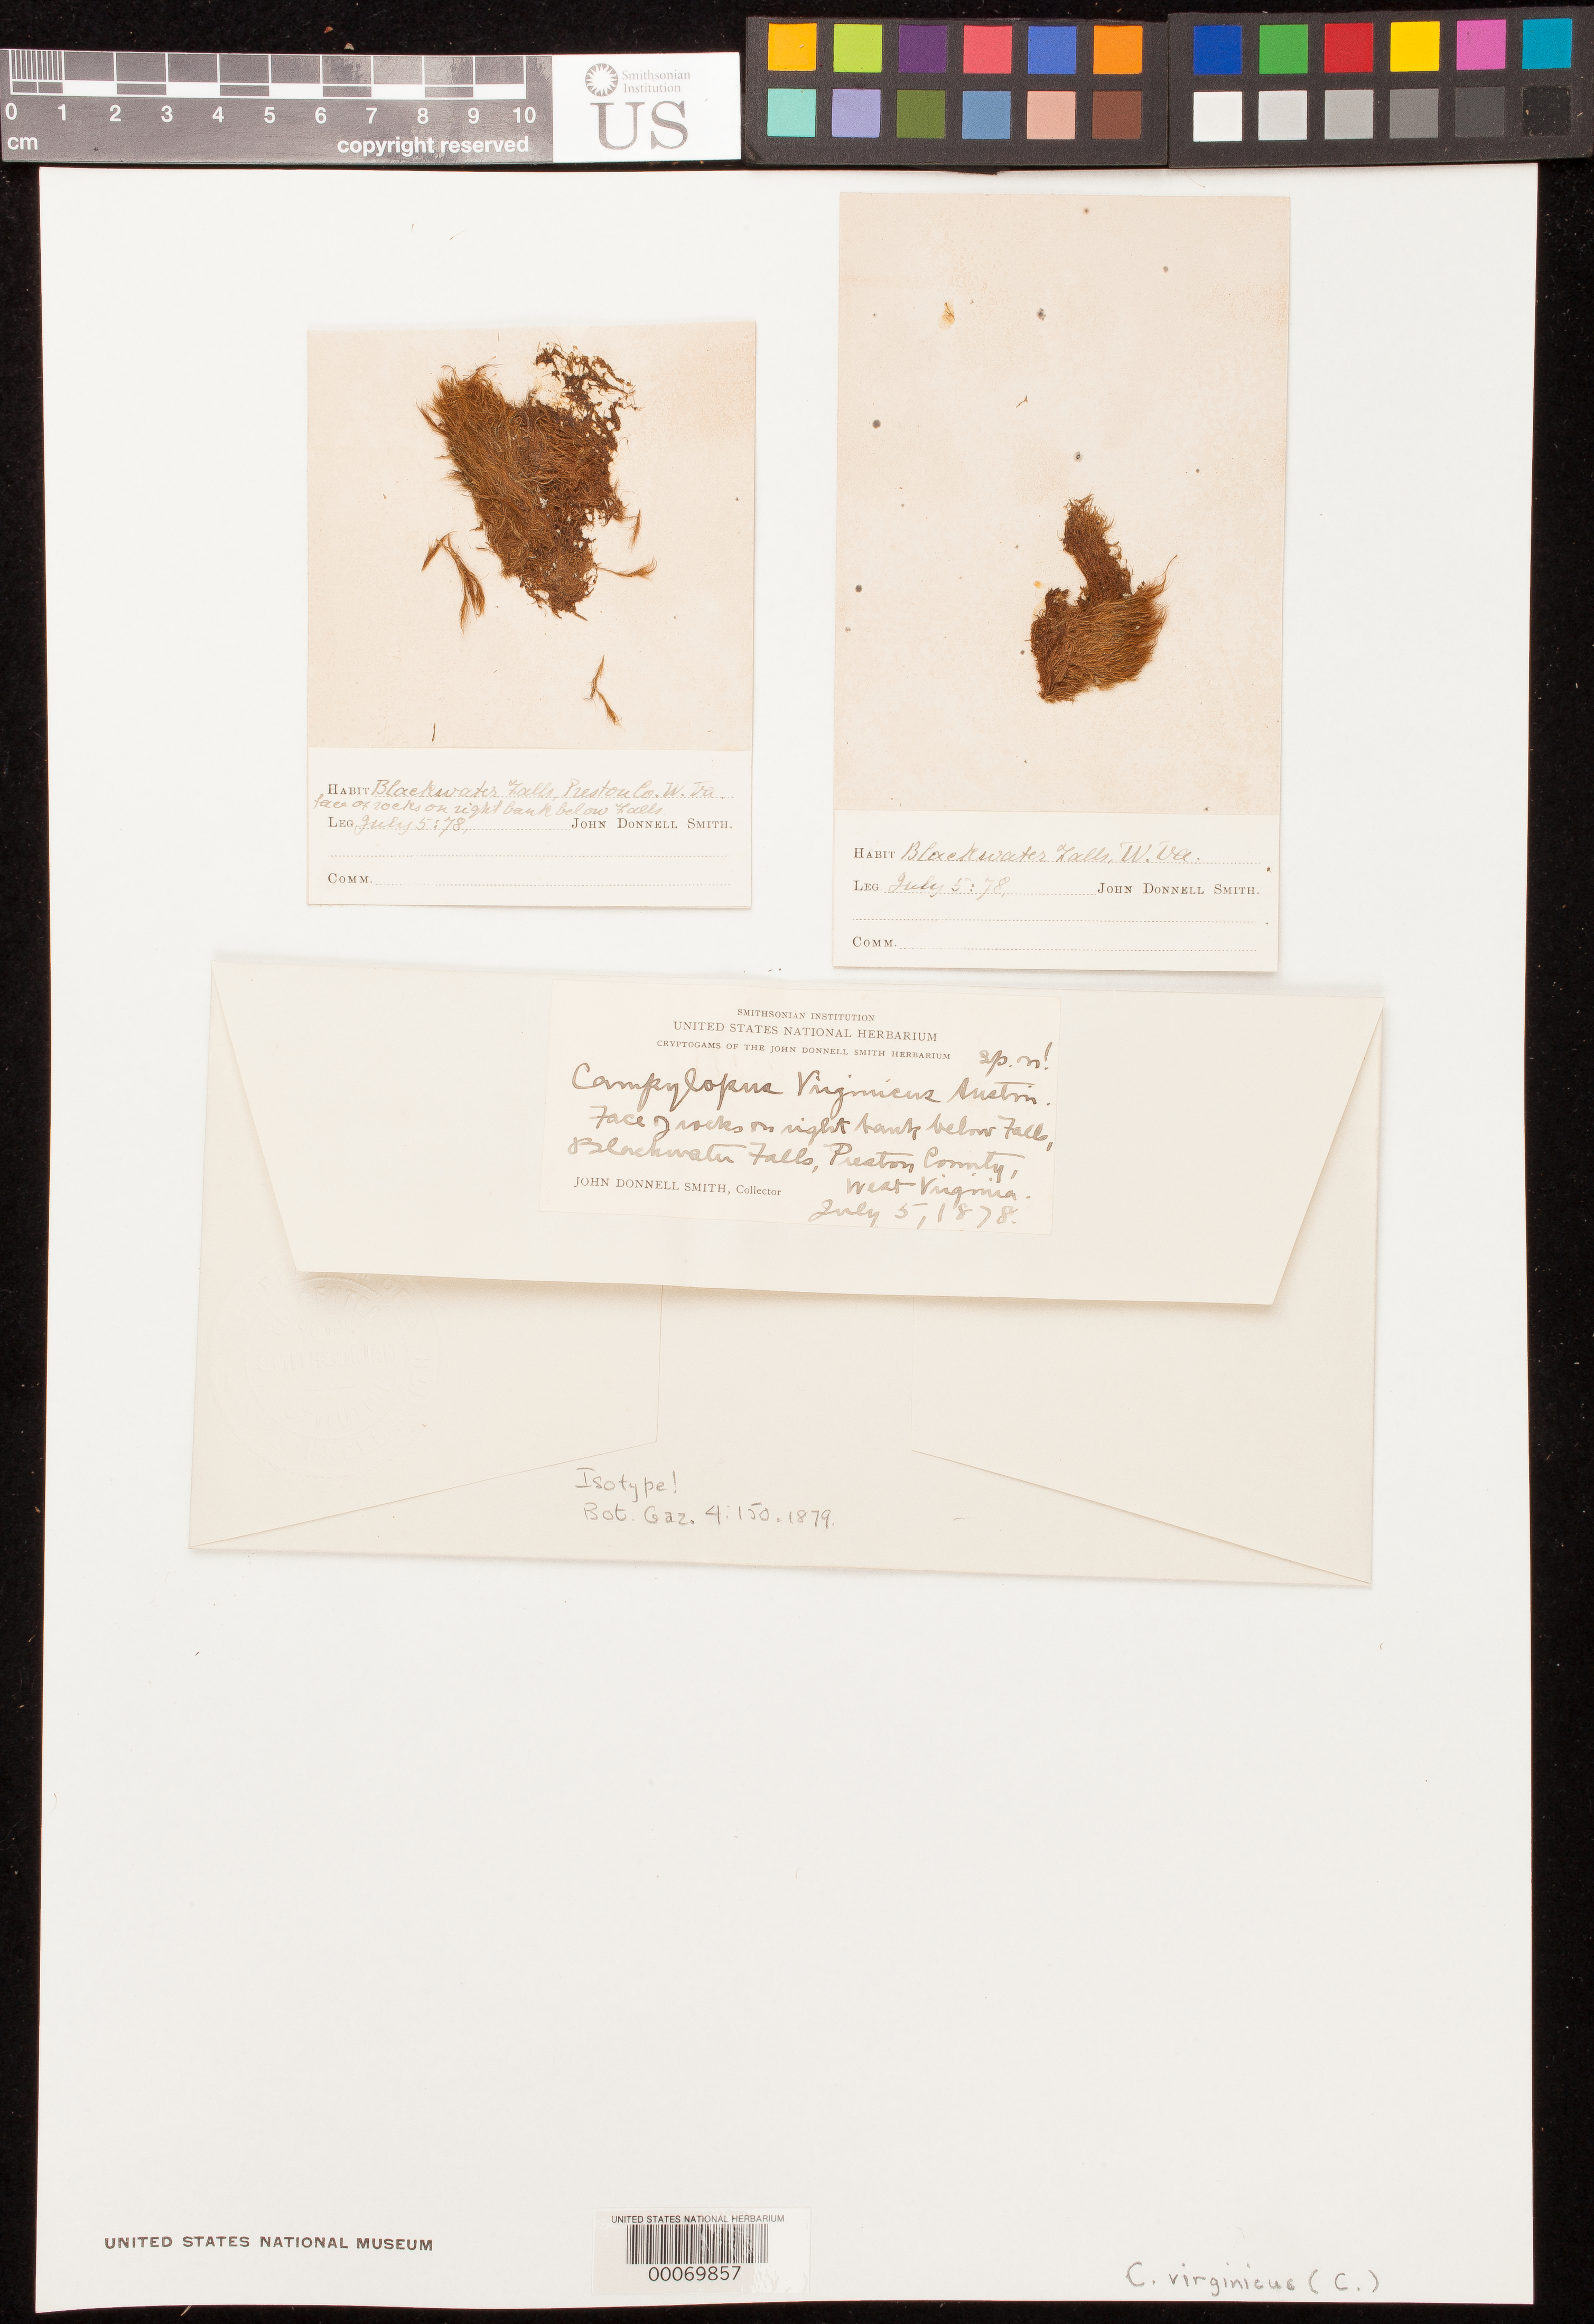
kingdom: Plantae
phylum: Bryophyta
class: Bryopsida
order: Dicranales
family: Leucobryaceae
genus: Campylopus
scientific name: Campylopus virginicus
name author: Austin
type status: Isotype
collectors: J. Donnell Smith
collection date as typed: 05 Jul 1878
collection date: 1878-07-05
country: United States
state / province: West Virginia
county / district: Preston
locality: Blackwater Falls.